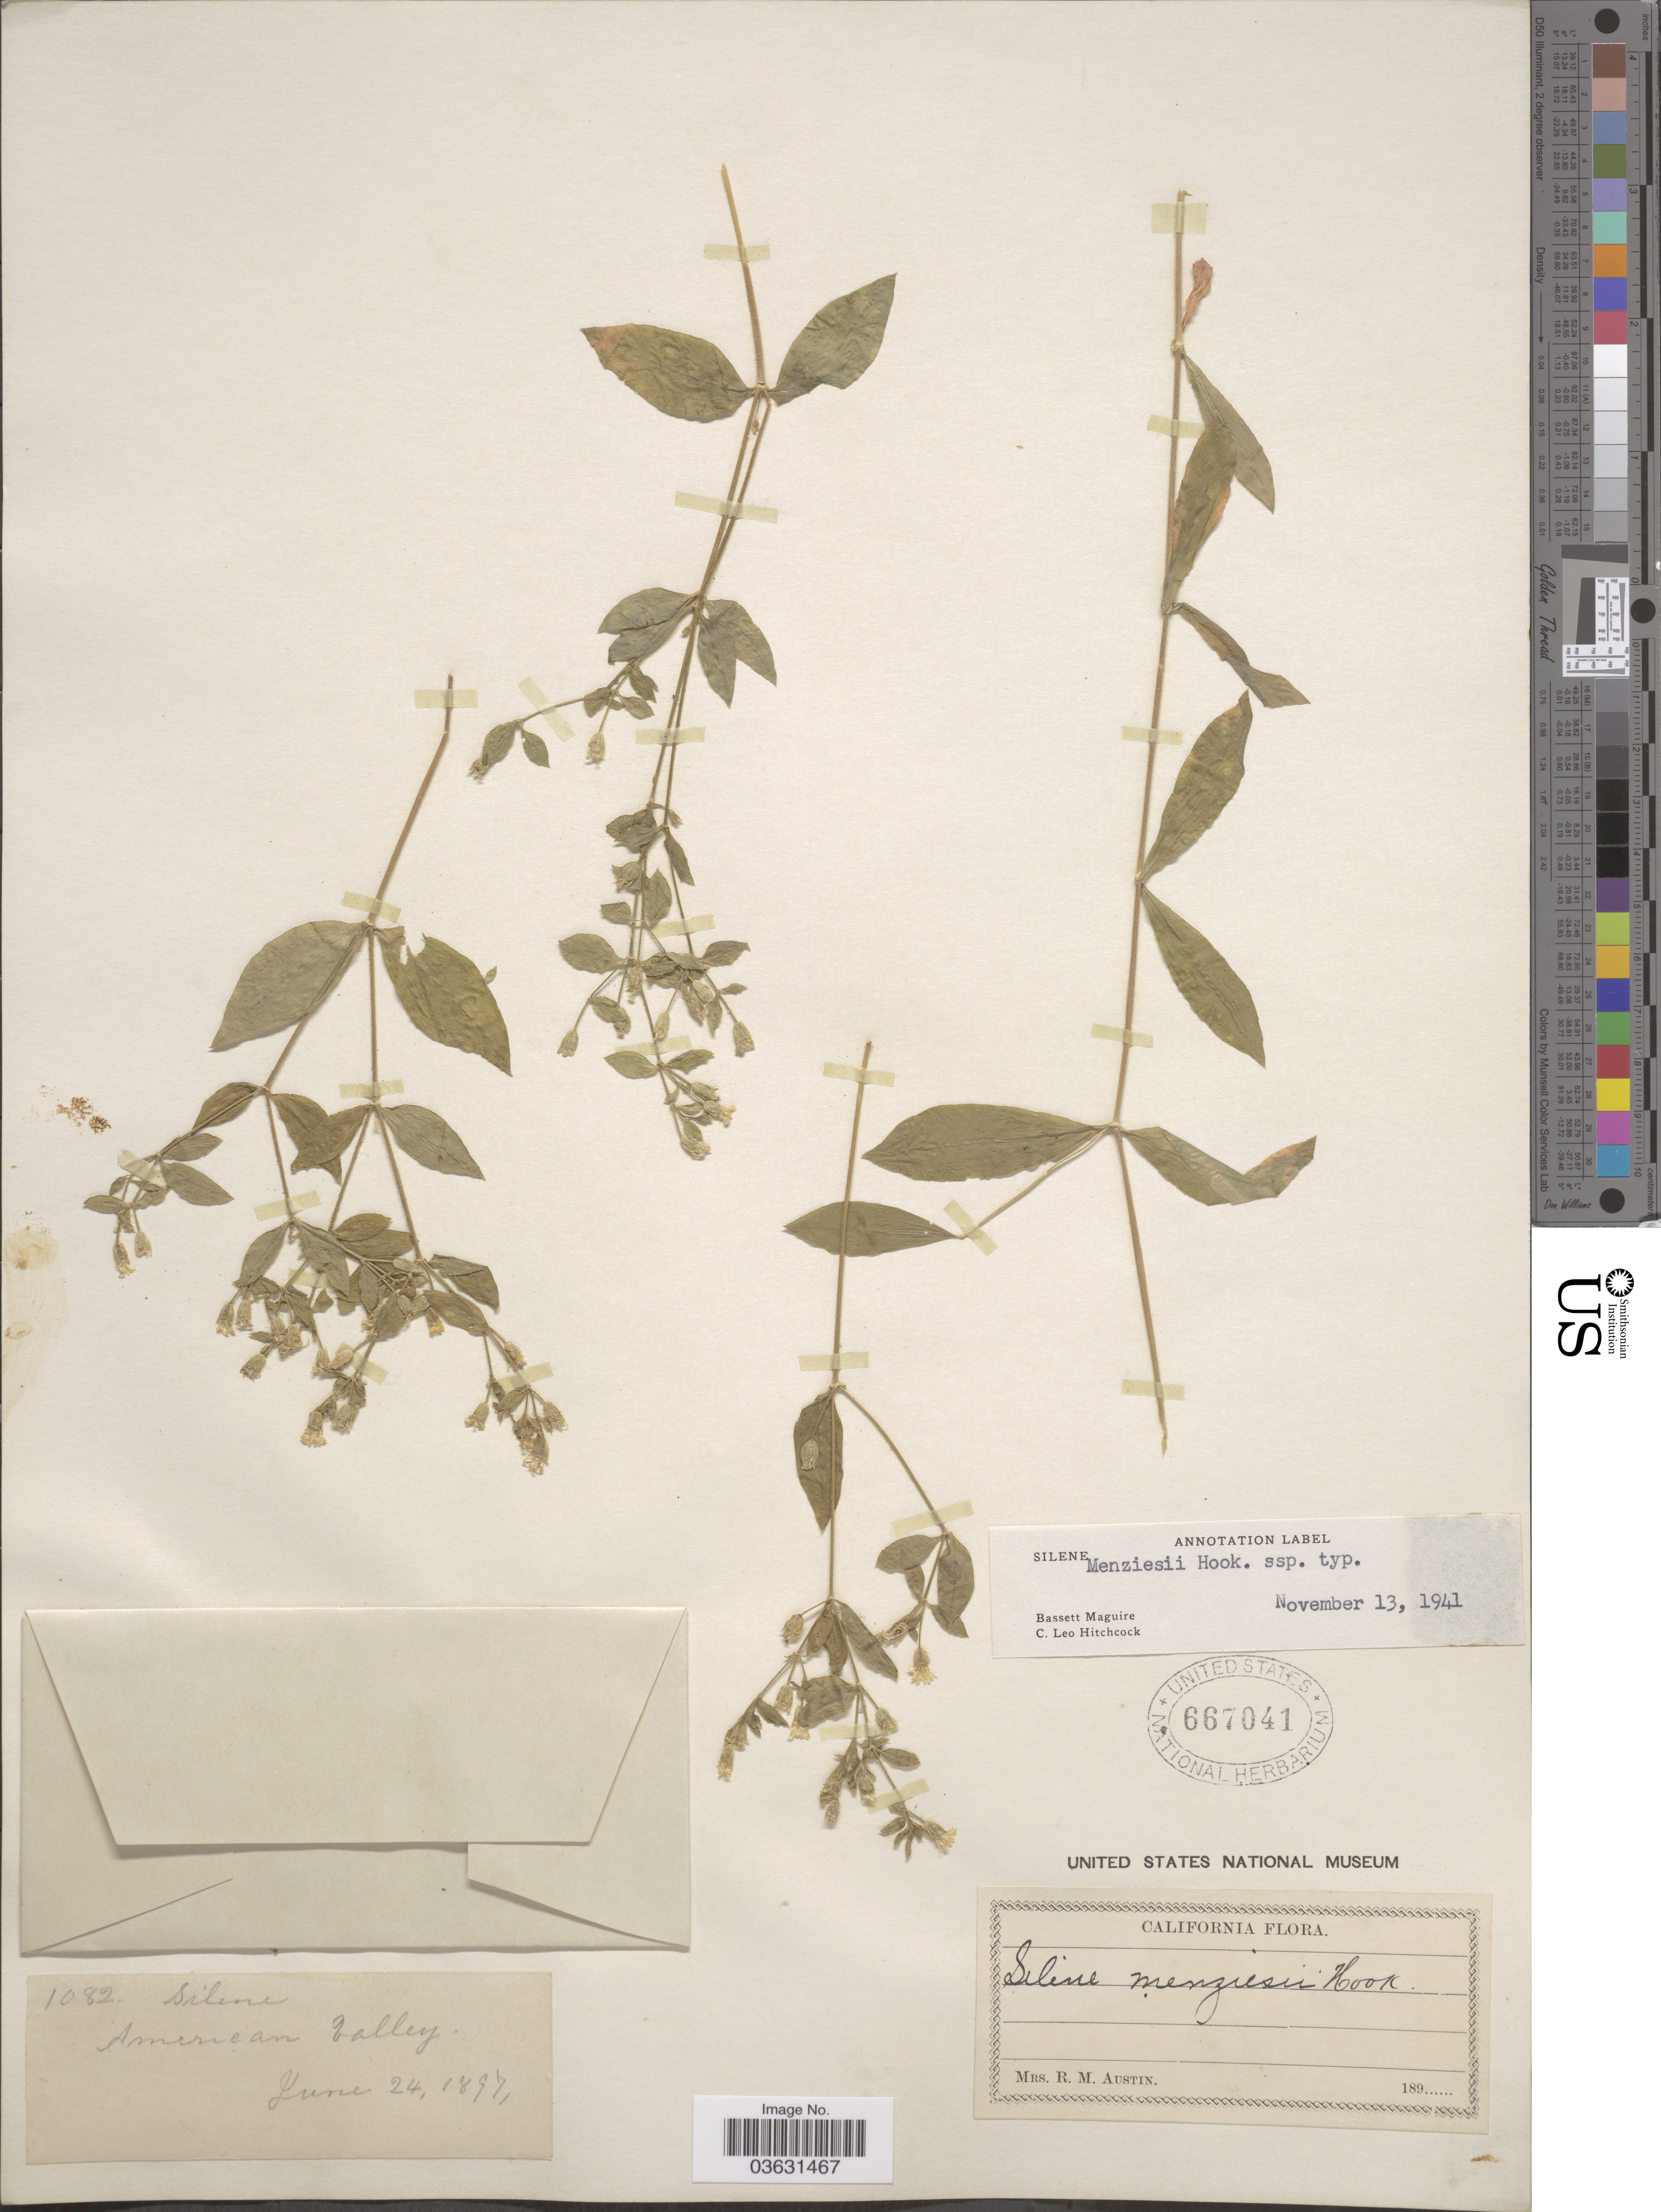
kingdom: Plantae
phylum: Tracheophyta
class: Magnoliopsida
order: Caryophyllales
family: Caryophyllaceae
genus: Silene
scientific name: Silene menziesii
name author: Hook.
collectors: R. Austin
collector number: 1082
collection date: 1897-06-24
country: United States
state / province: California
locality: American Valley.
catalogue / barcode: US 667041